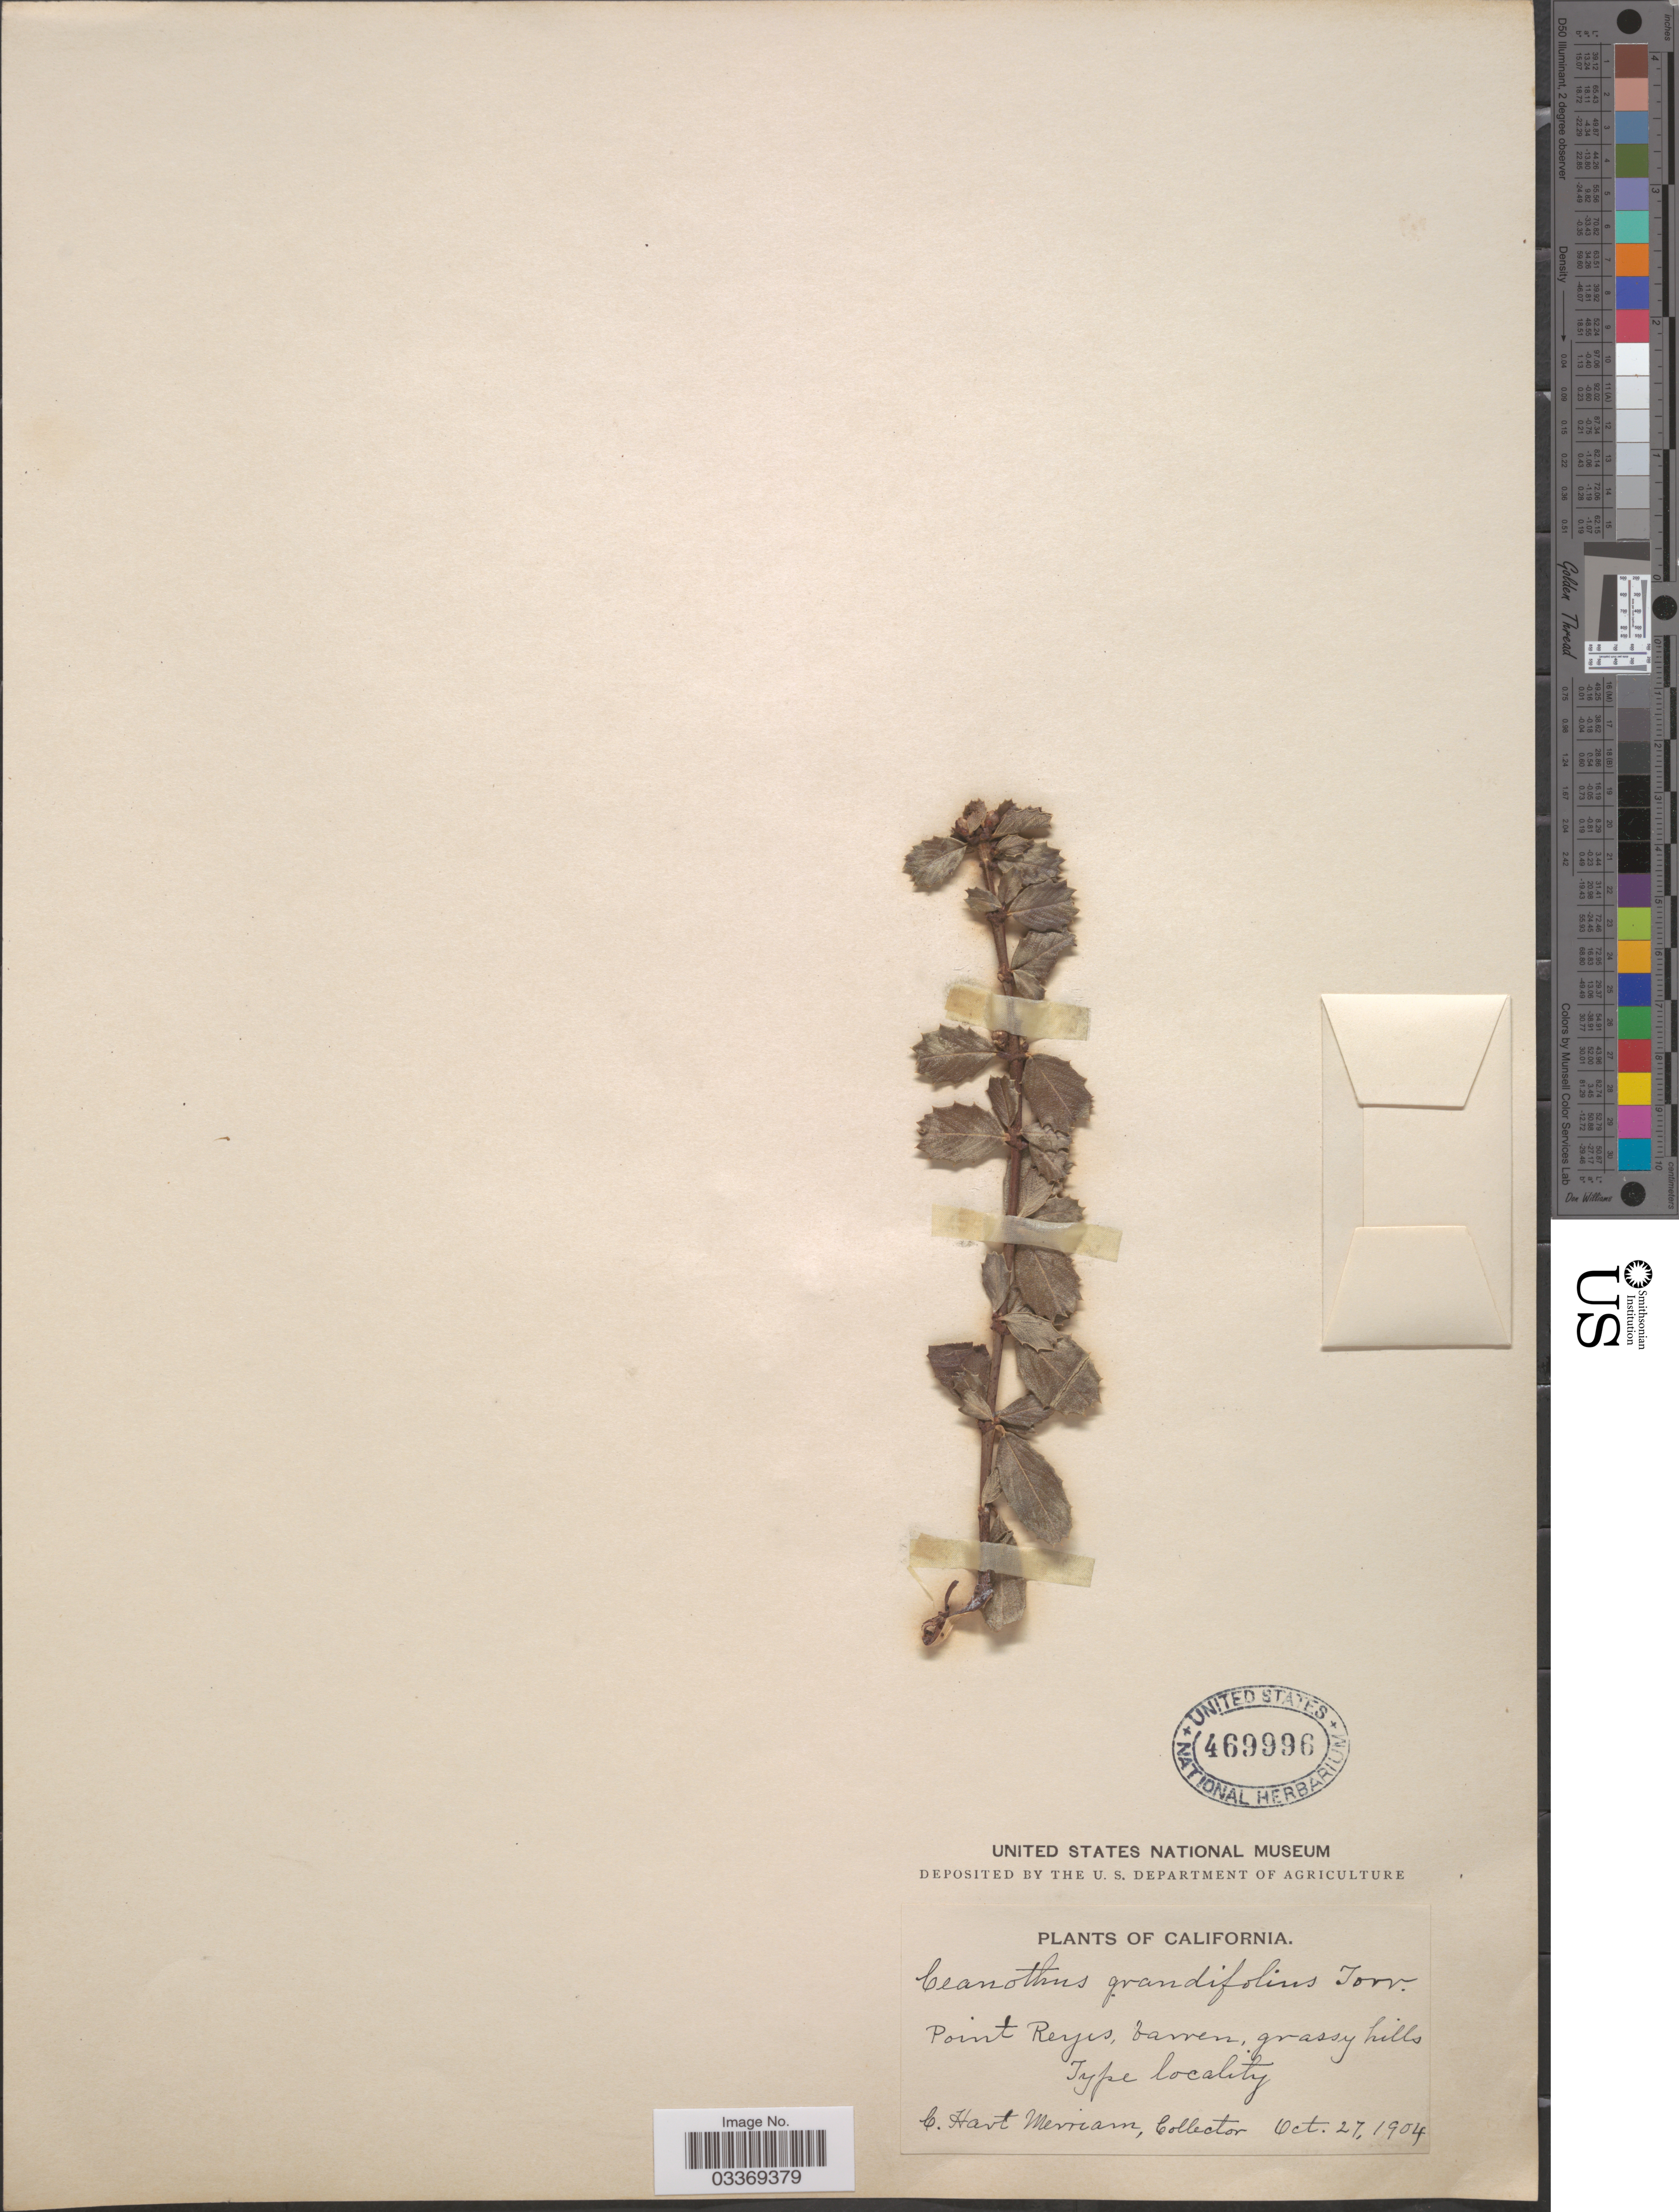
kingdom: Plantae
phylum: Tracheophyta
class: Magnoliopsida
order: Rosales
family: Rhamnaceae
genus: Ceanothus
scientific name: Ceanothus grandifolius Torr., ined.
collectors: C. Merriam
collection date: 1904-10-27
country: United States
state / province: California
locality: Point Reyes.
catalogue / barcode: US 469996